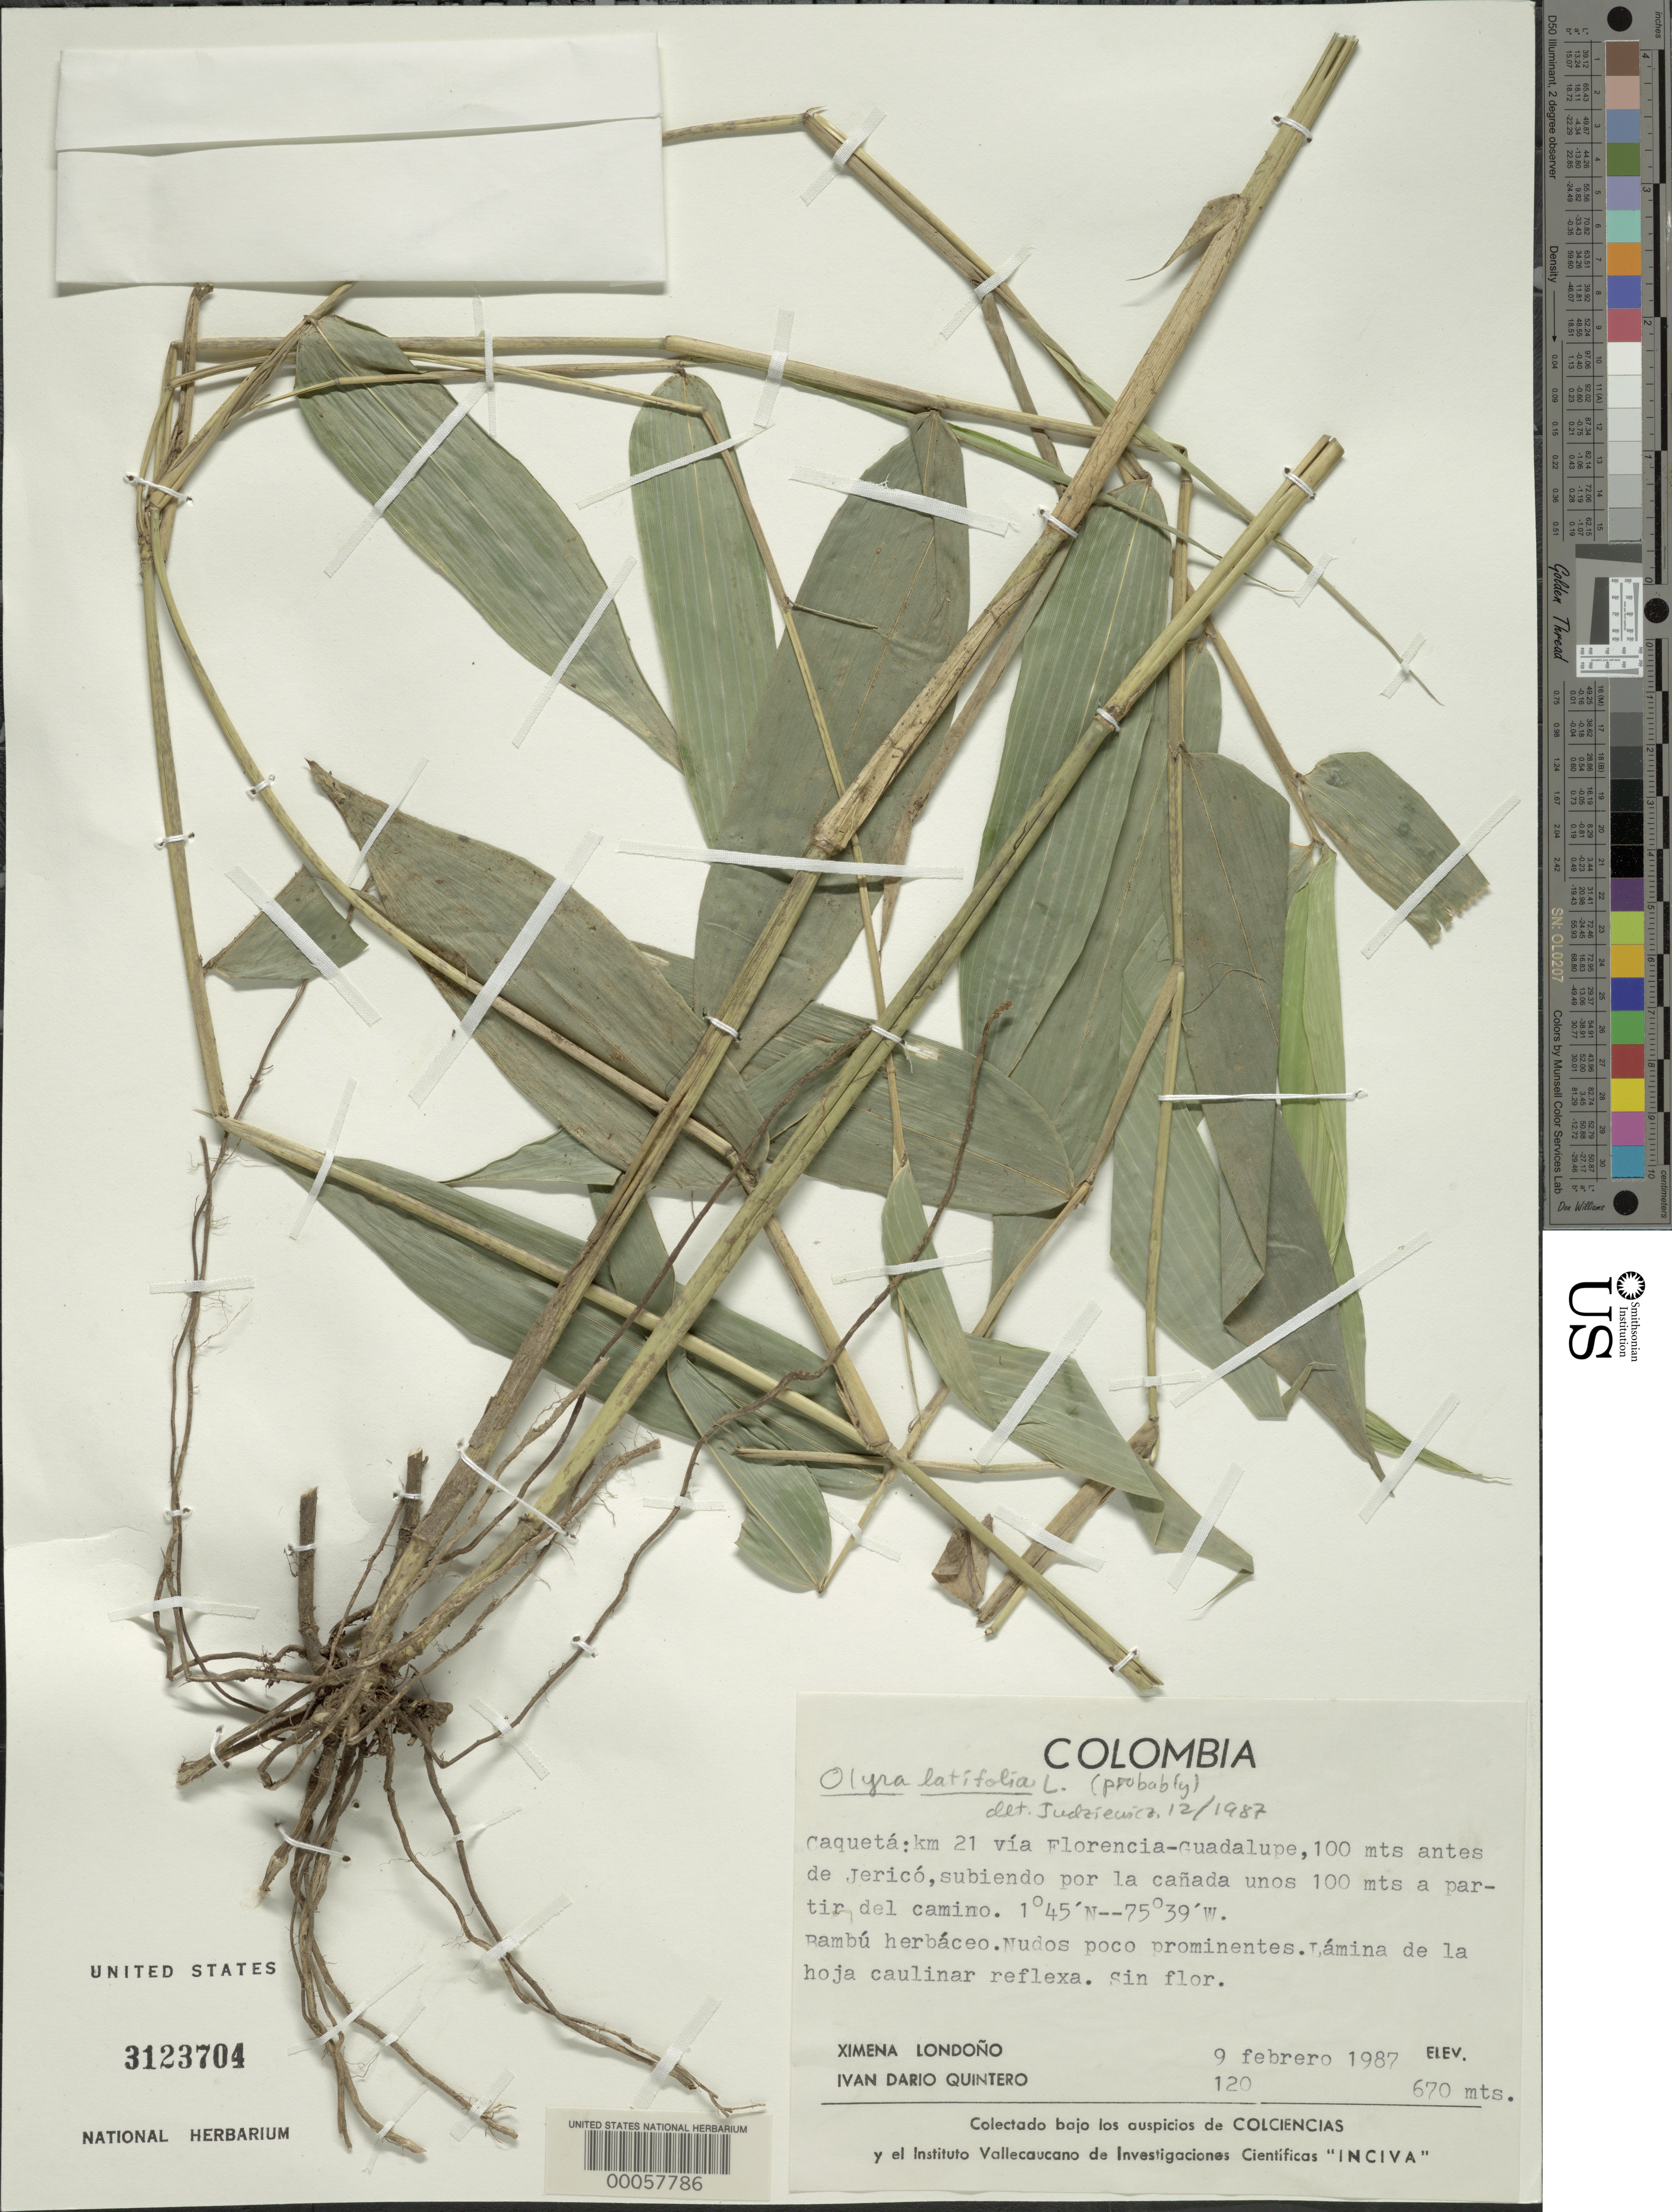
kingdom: Plantae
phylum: Tracheophyta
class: Liliopsida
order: Poales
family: Poaceae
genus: Olyra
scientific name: Olyra latifolia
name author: L.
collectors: X. Londoño & I. Quintero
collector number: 120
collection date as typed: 09 Feb 1987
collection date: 1987-02-09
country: Colombia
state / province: Caquetá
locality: Km 21 of the Florencia-Guadalupe road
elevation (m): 670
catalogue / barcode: US 3123704